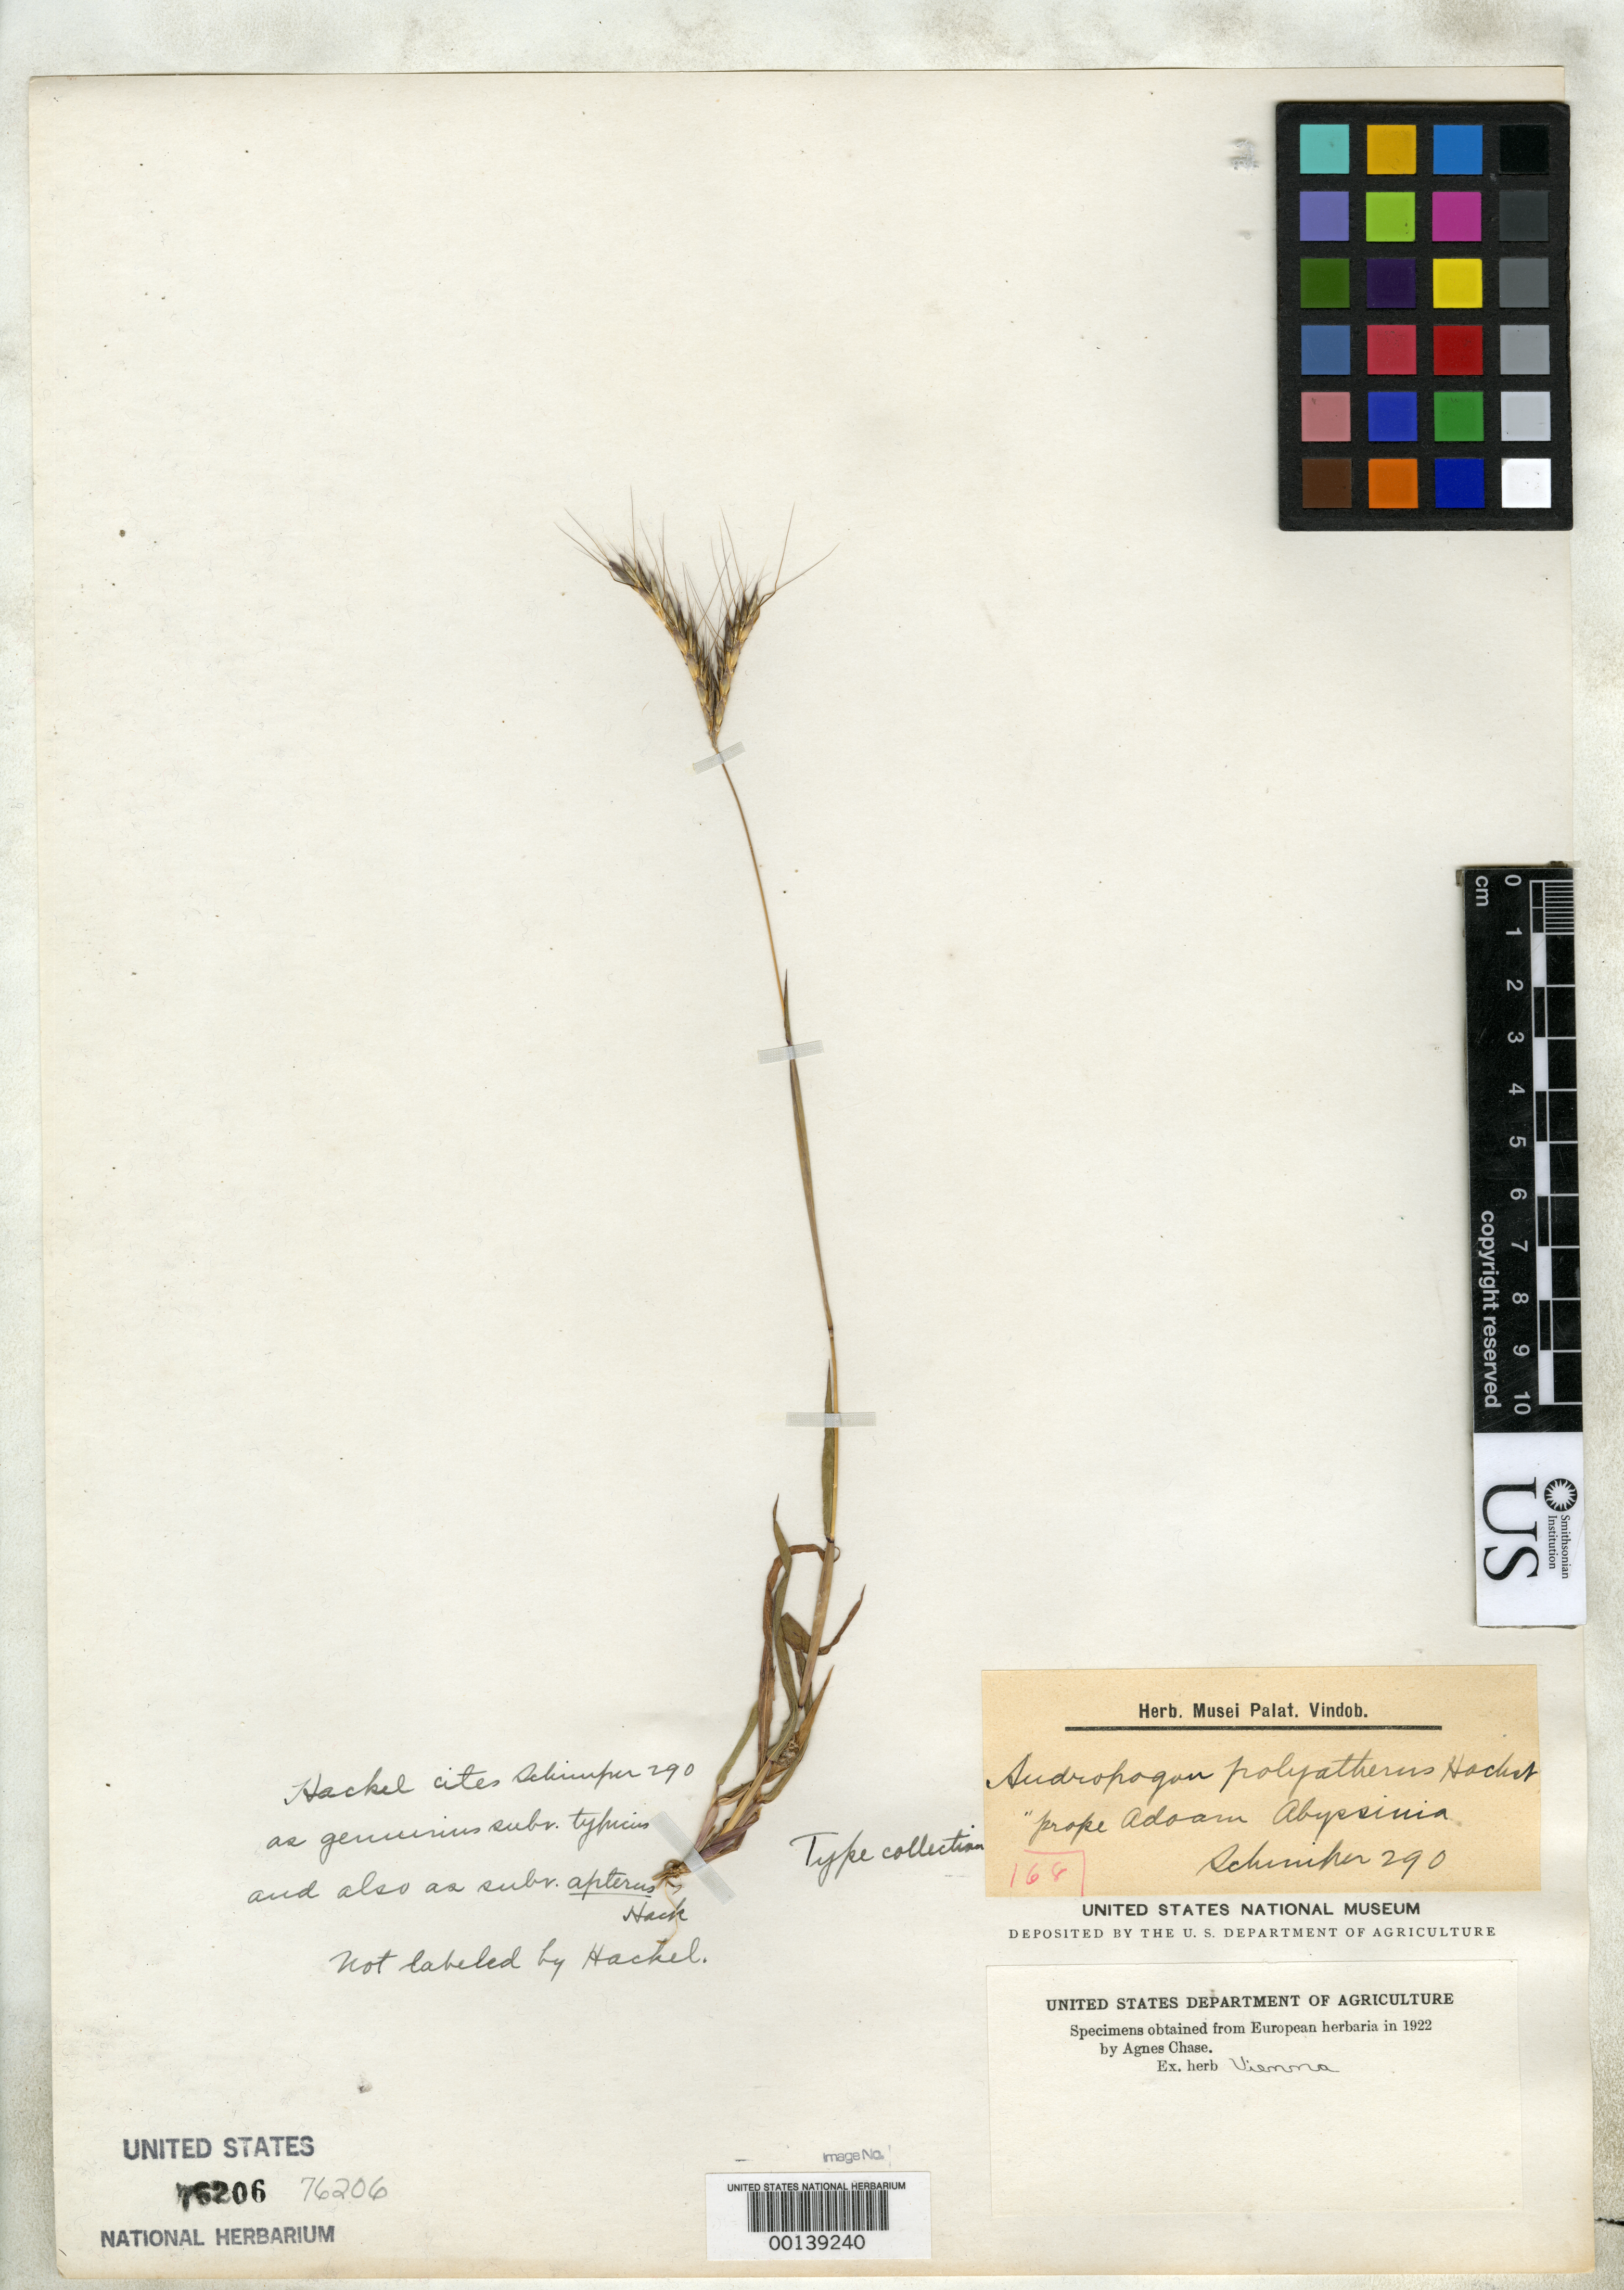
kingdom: Plantae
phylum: Tracheophyta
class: Liliopsida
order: Poales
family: Poaceae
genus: Andropogon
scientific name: Andropogon polyatherus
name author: Hochst. ex A. Rich.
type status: Isosyntype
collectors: G. W. Schimper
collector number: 290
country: Ethiopia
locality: Prope Adoam Abyssinia.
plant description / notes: Cited 1982 by W.D. Clayton & S.A. Renvoize in Fl. Trop. E. Africa & 1995 by S.A. Phillips in Fl. Ethiopia & Eritrea.; Ex Herb. Vienna.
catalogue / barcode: US 76206